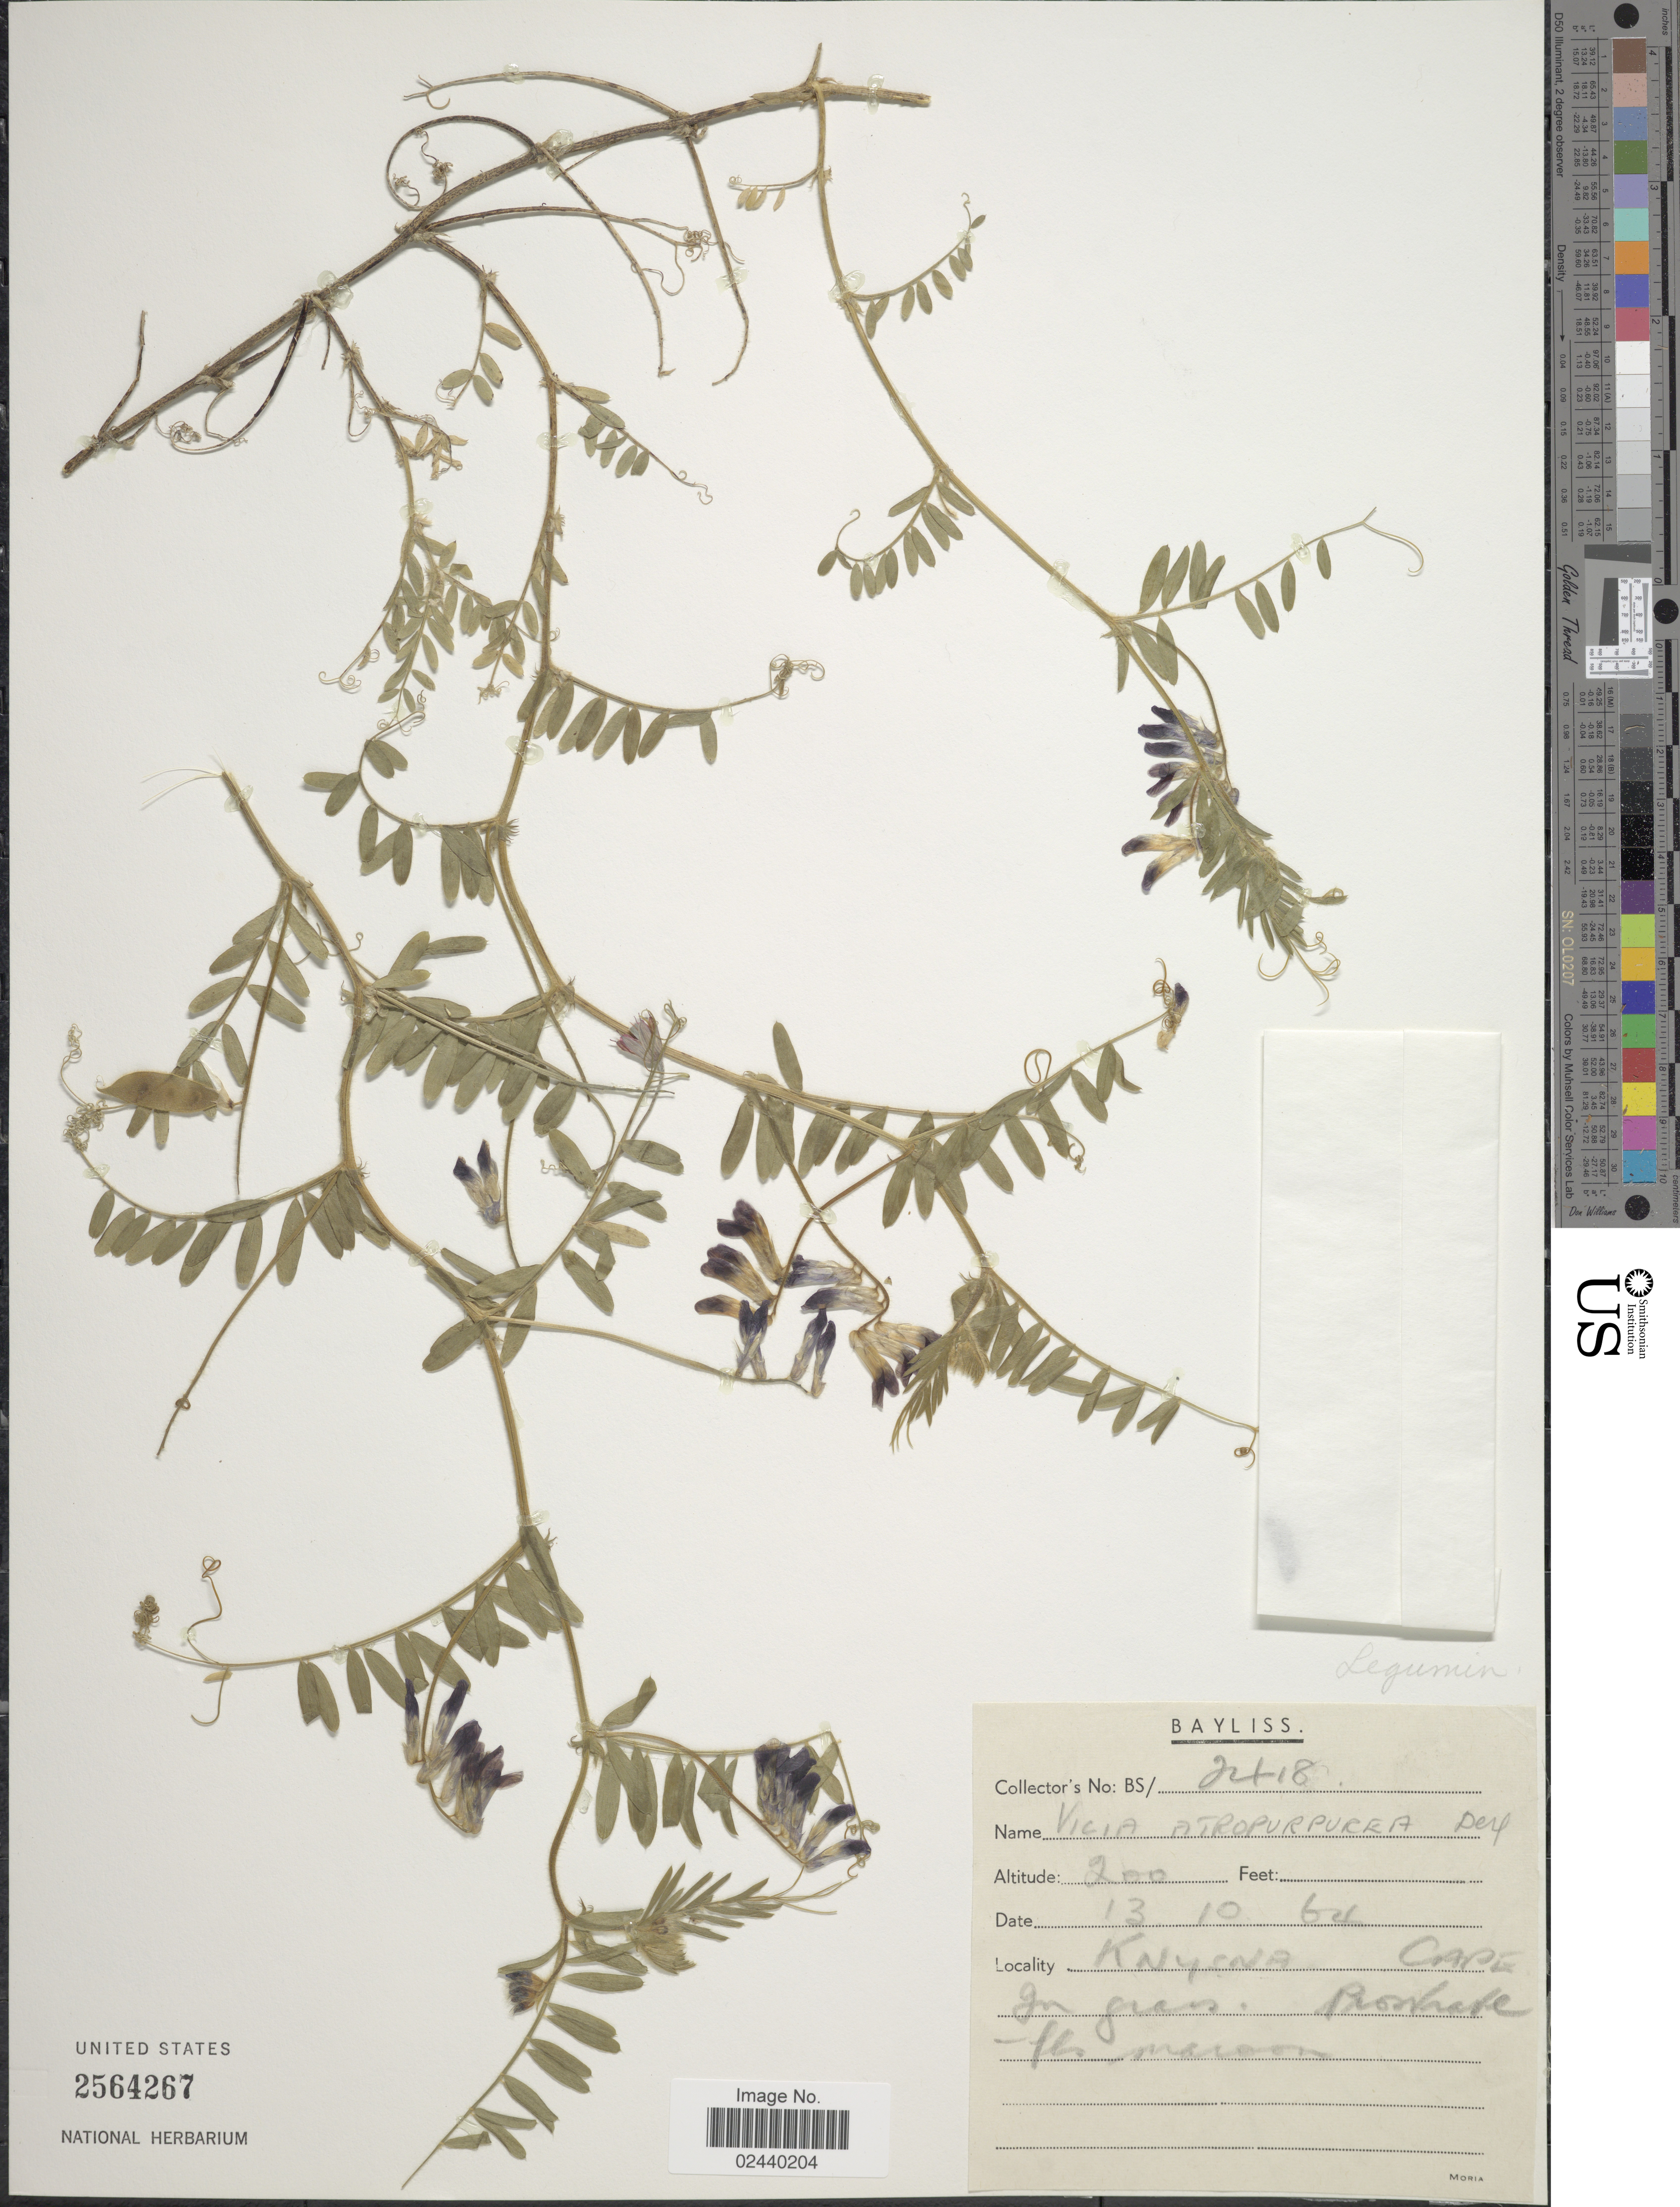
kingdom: Plantae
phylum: Tracheophyta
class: Magnoliopsida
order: Fabales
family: Fabaceae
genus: Vicia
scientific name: Vicia atropurpurea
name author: Desf.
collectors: Bayliss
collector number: BS/2418*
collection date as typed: Transcribed d/m/y: 13/10/64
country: South Africa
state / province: Western Cape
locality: Knysna, Cape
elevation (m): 61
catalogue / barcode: US 2564267